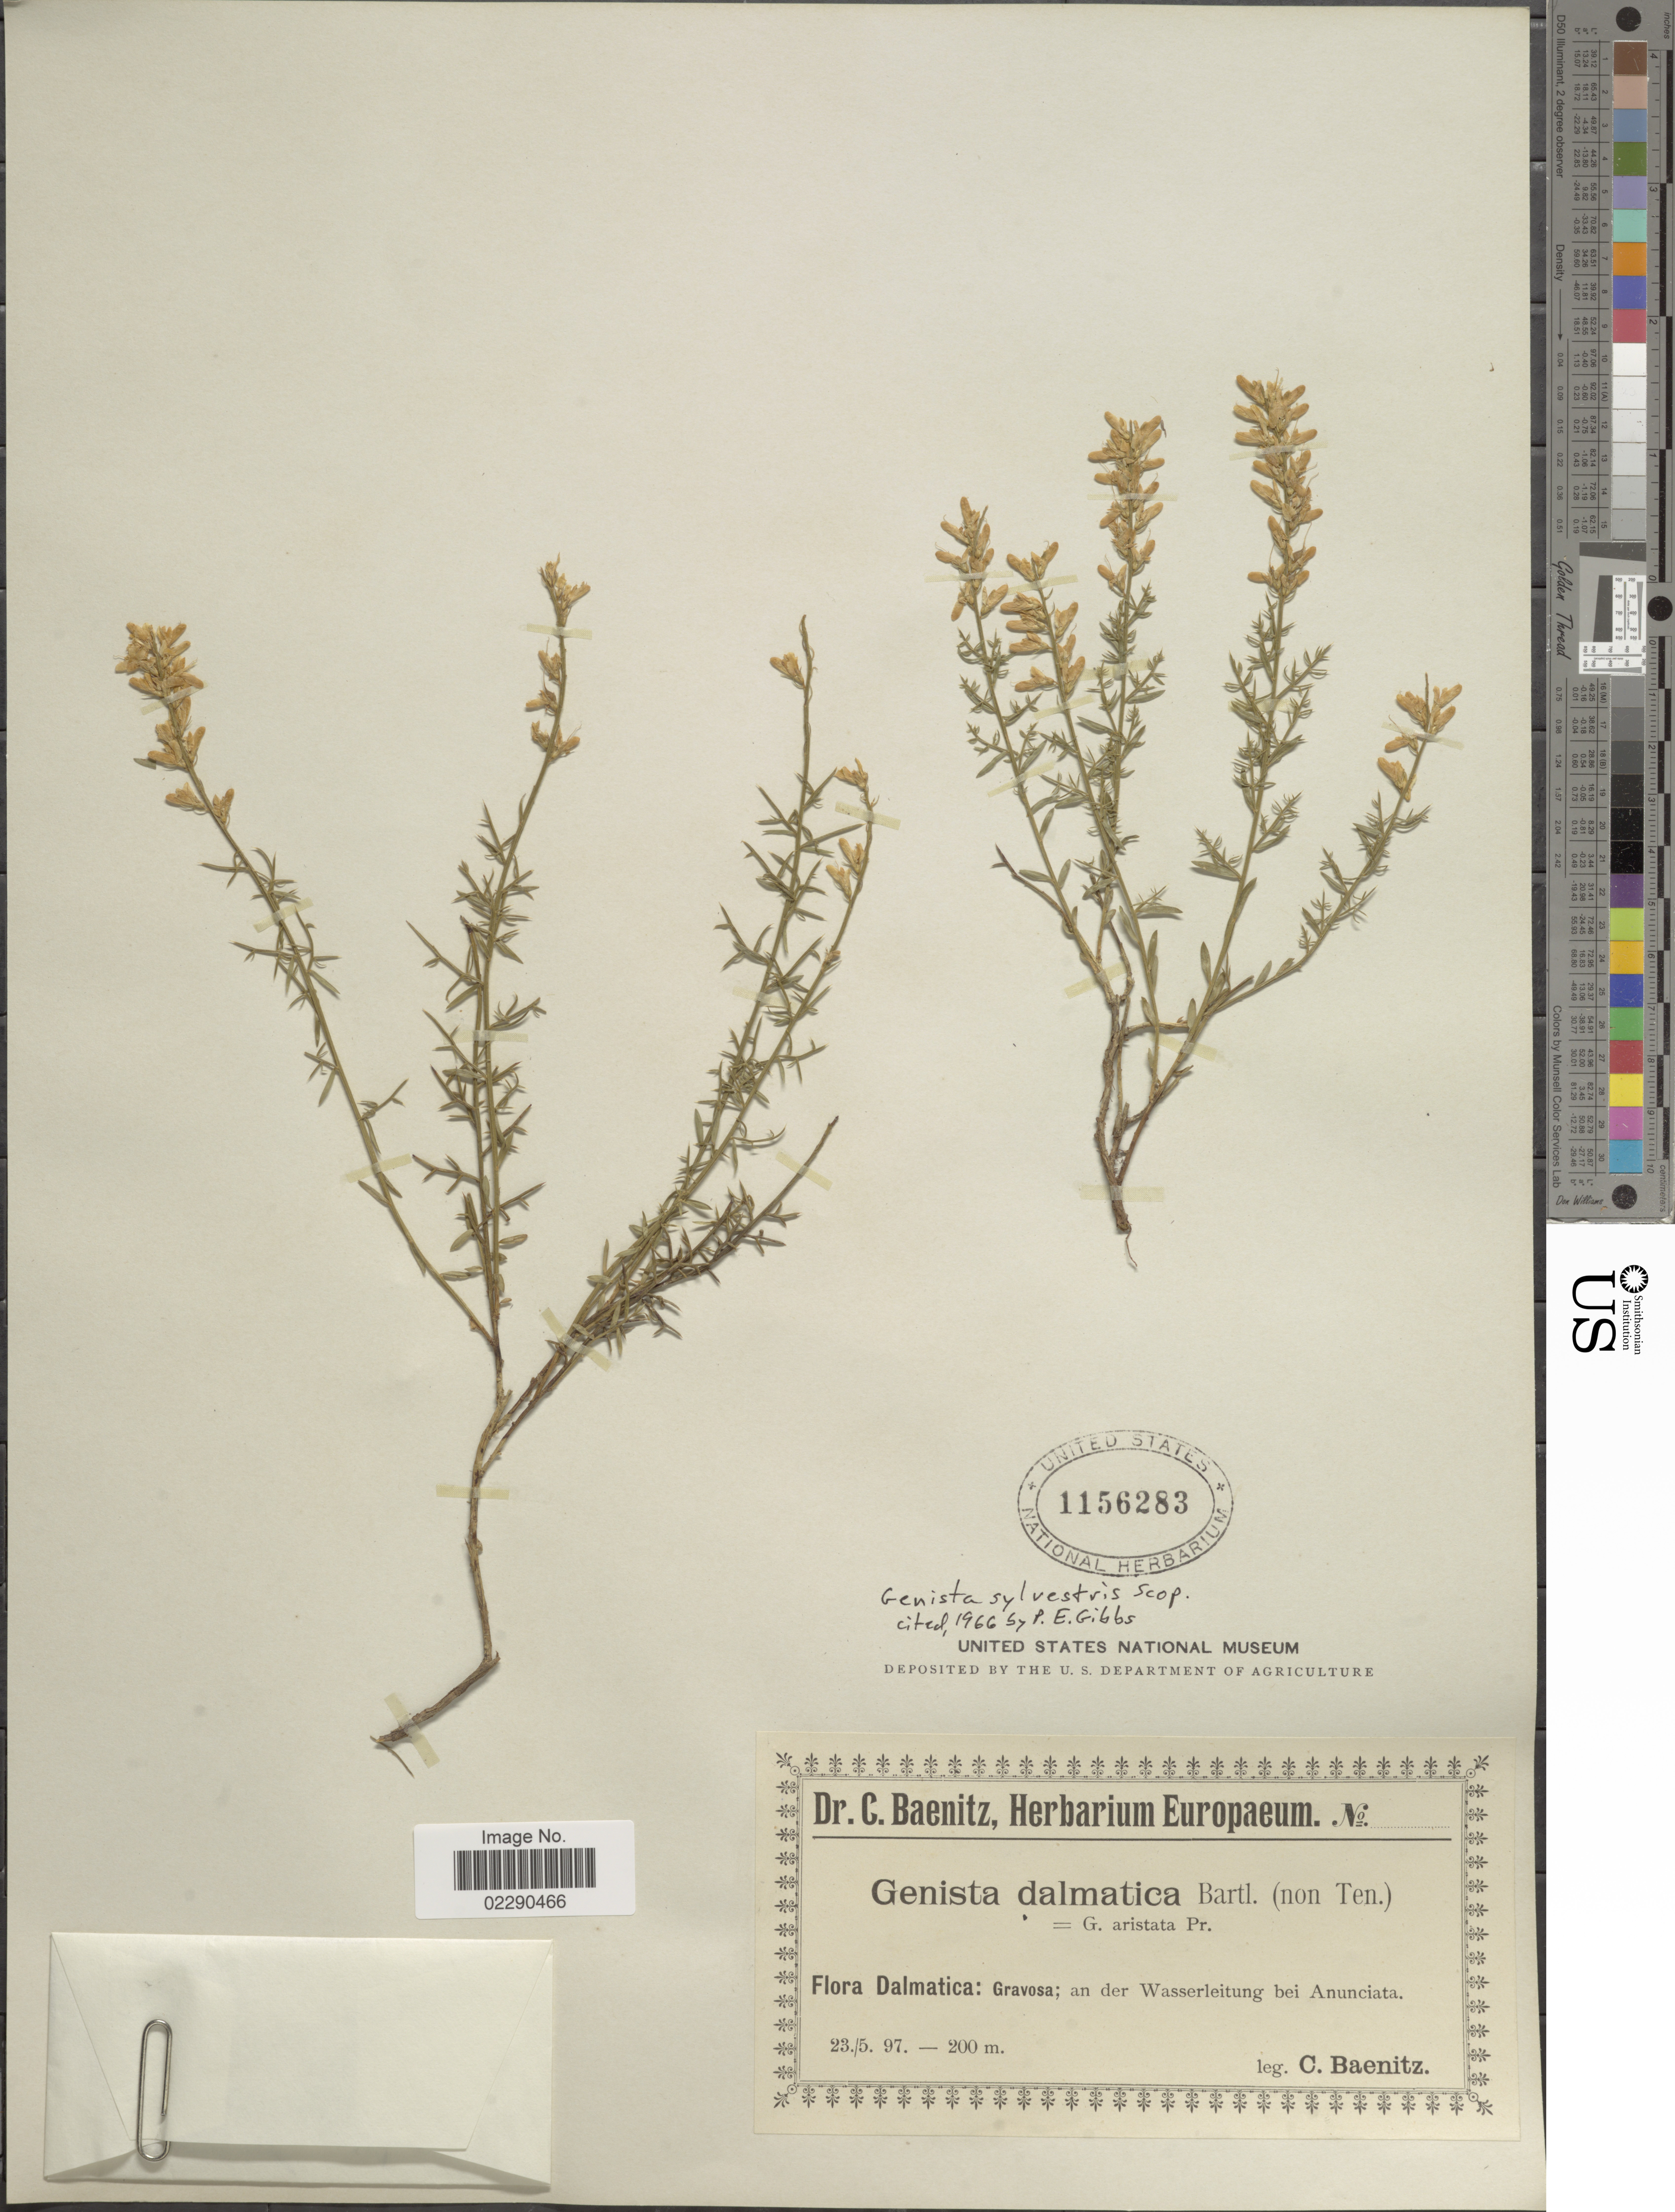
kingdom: Plantae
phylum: Tracheophyta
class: Magnoliopsida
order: Fabales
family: Fabaceae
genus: Genista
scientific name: Genista sylvestris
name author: Scop.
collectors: C. G. Baenitz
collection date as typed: Transcribed d/m/y: 23/5/97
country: Croatia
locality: Dalmatica, Gravosa, an der Wasserleitung bei Anunciata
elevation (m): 200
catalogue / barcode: US 1156283